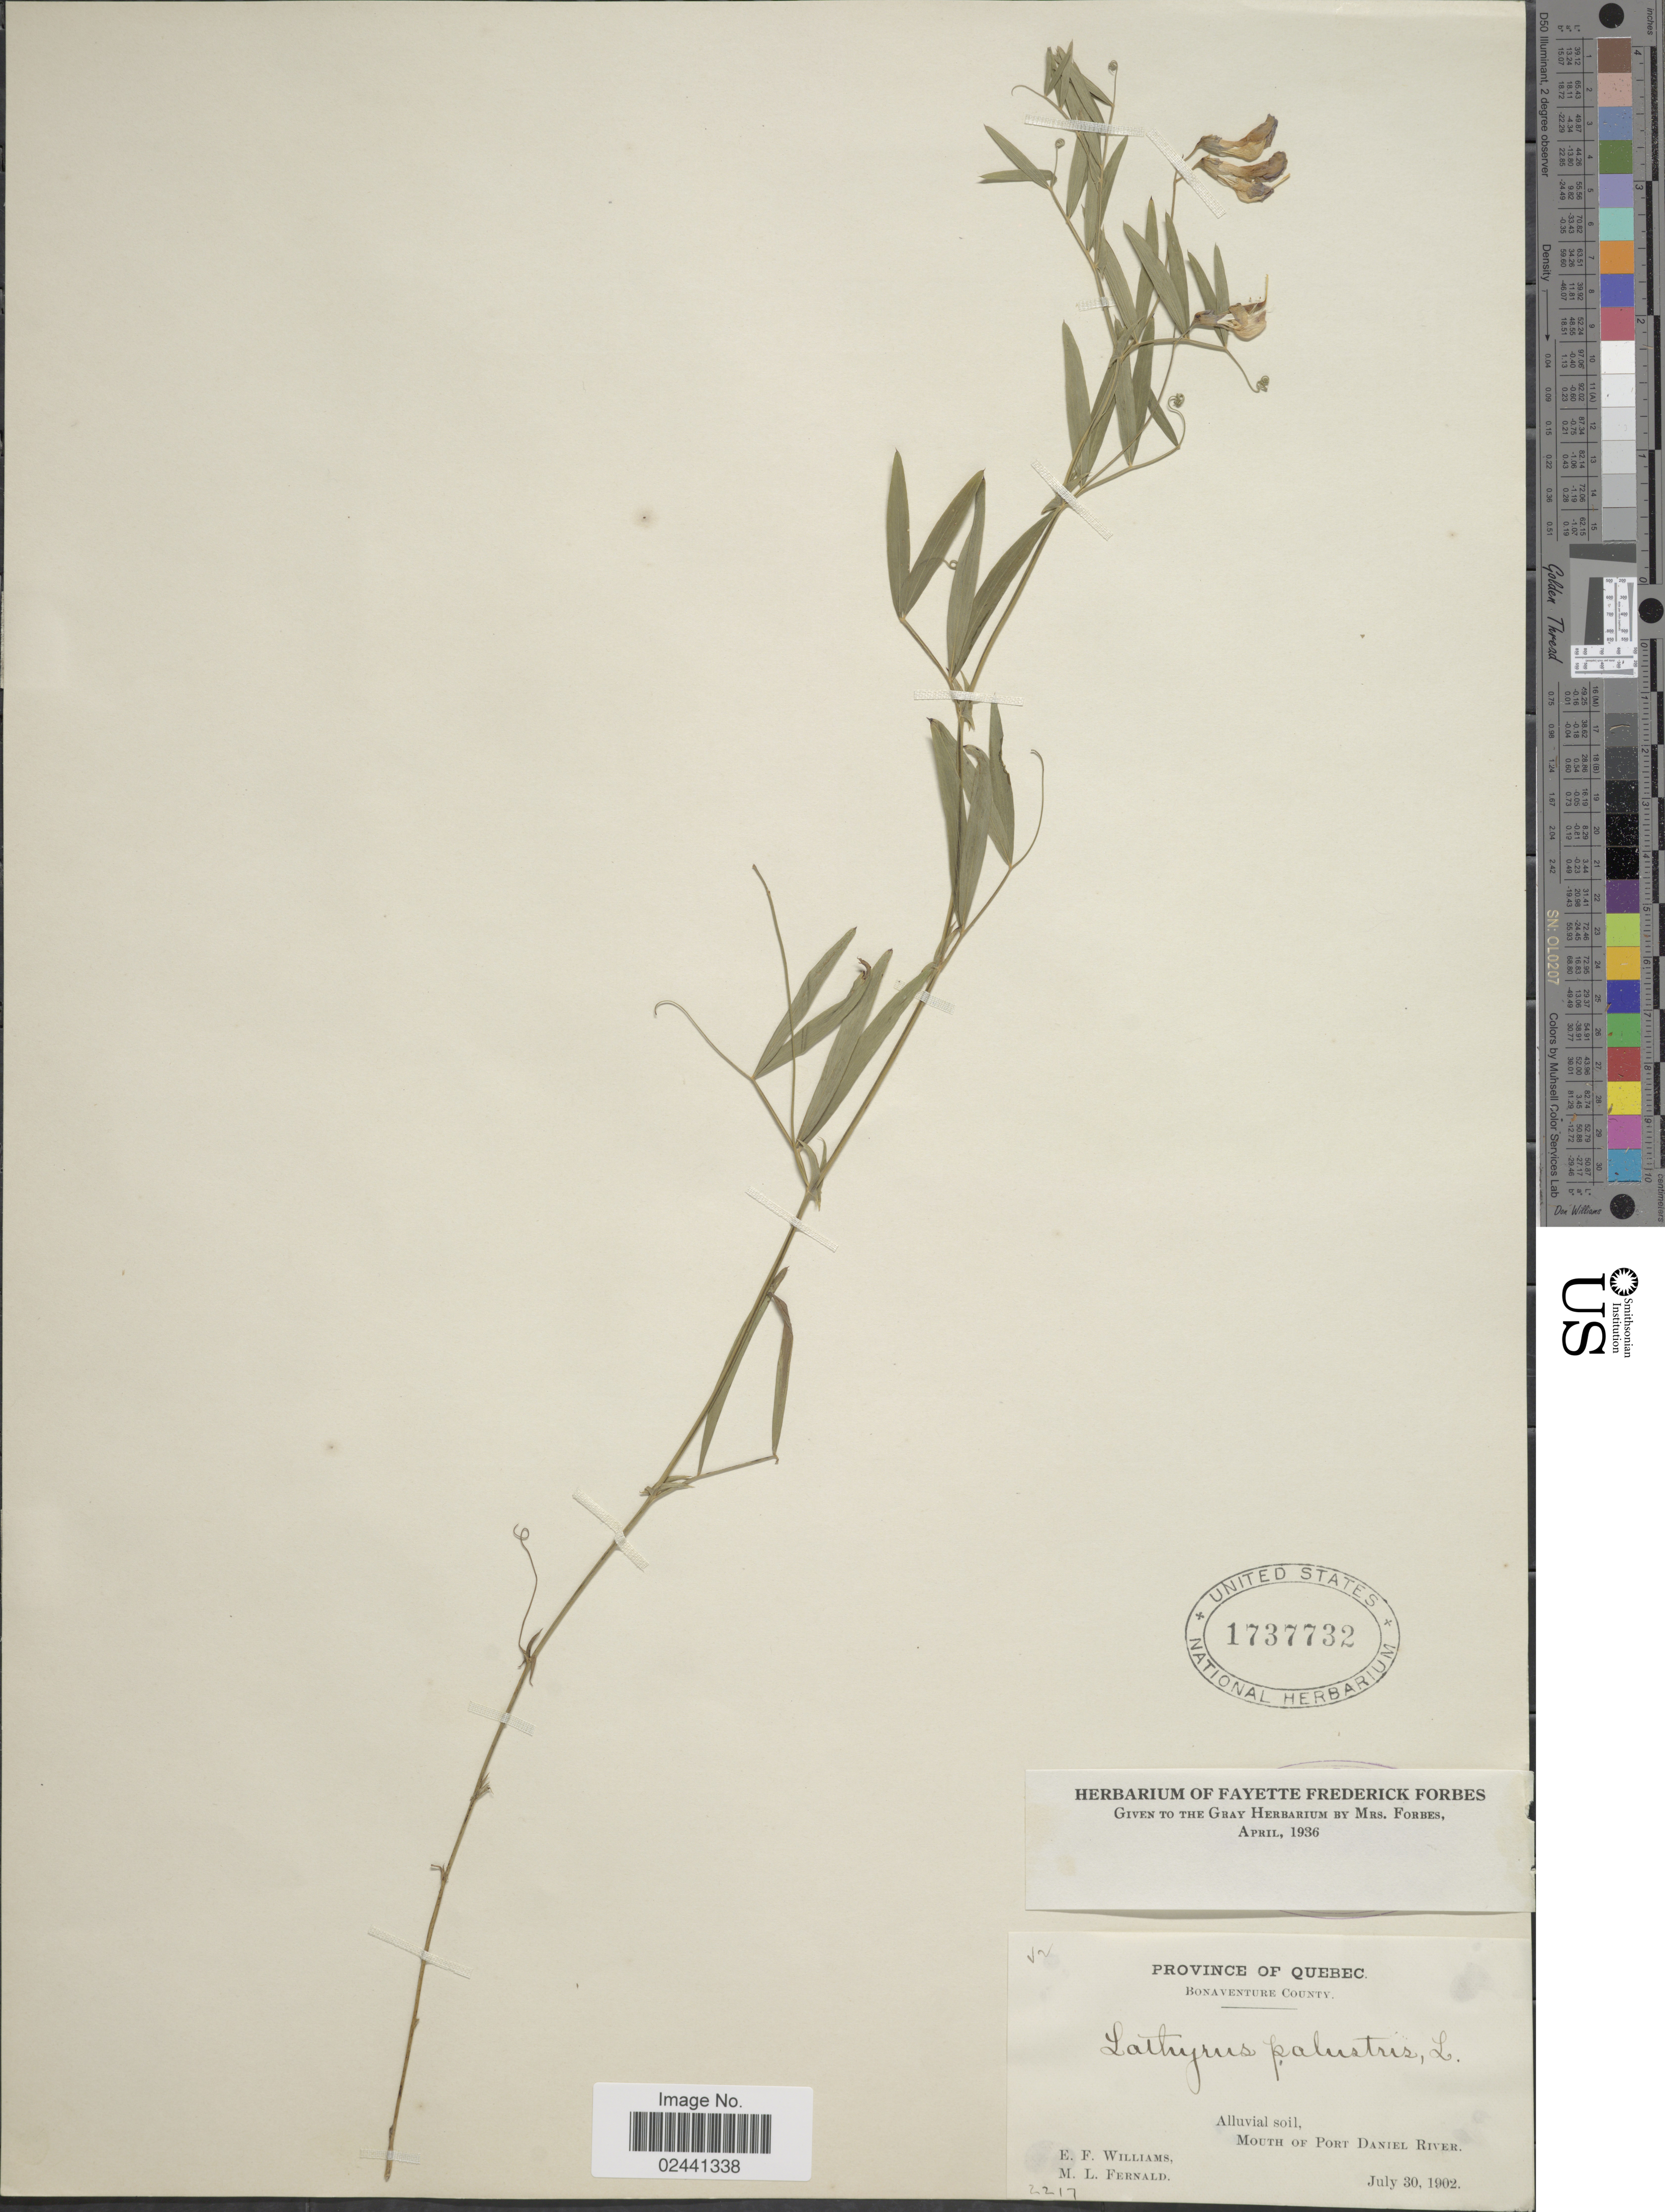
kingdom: Plantae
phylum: Tracheophyta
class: Magnoliopsida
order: Fabales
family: Fabaceae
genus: Lathyrus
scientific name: Lathyrus palustris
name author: L.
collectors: E. Williams & M. L. Fernald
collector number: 2217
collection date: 1902-07-30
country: Canada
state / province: Quebec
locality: Bonaventure County, Mouth of Port Daniel River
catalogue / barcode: US 1737732